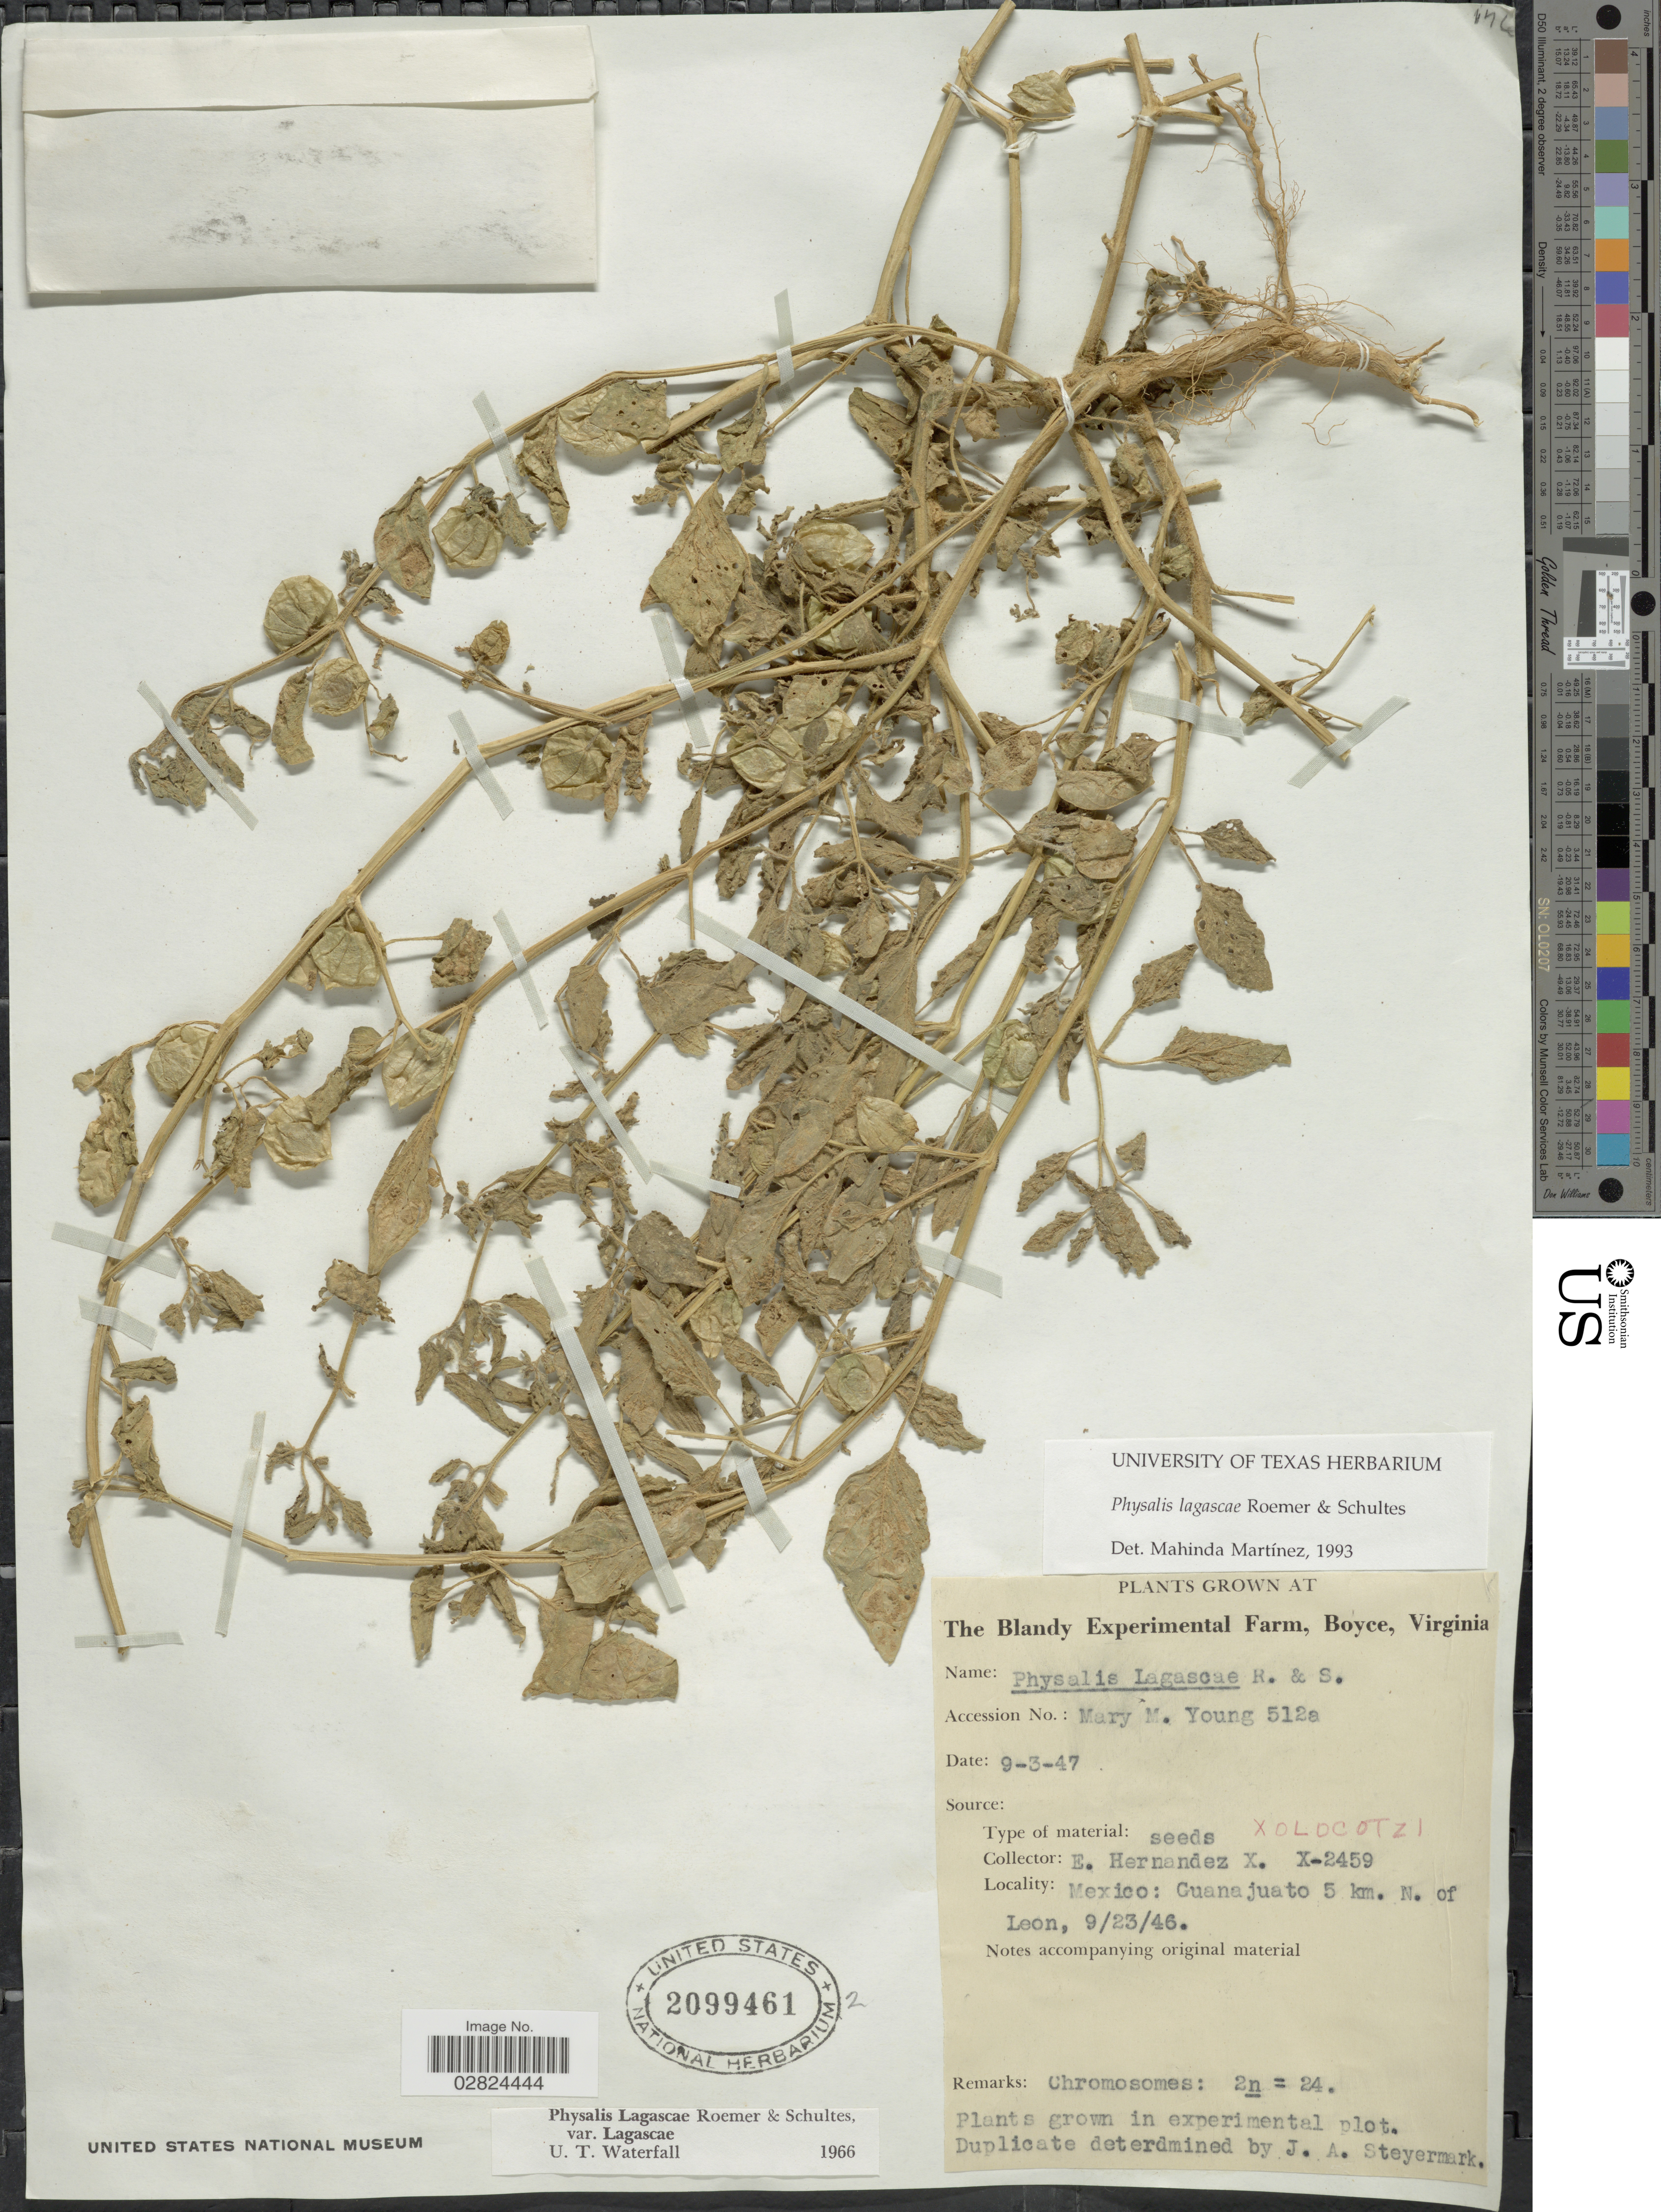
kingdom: Plantae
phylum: Tracheophyta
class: Magnoliopsida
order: Solanales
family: Solanaceae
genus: Physalis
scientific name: Physalis lagascae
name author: Roem. & Schult.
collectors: E. Hernandez X.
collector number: X-2459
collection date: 1947-09-03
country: United States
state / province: Virginia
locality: The Blandy Experimental Farm, Boyce.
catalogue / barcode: US 2099461